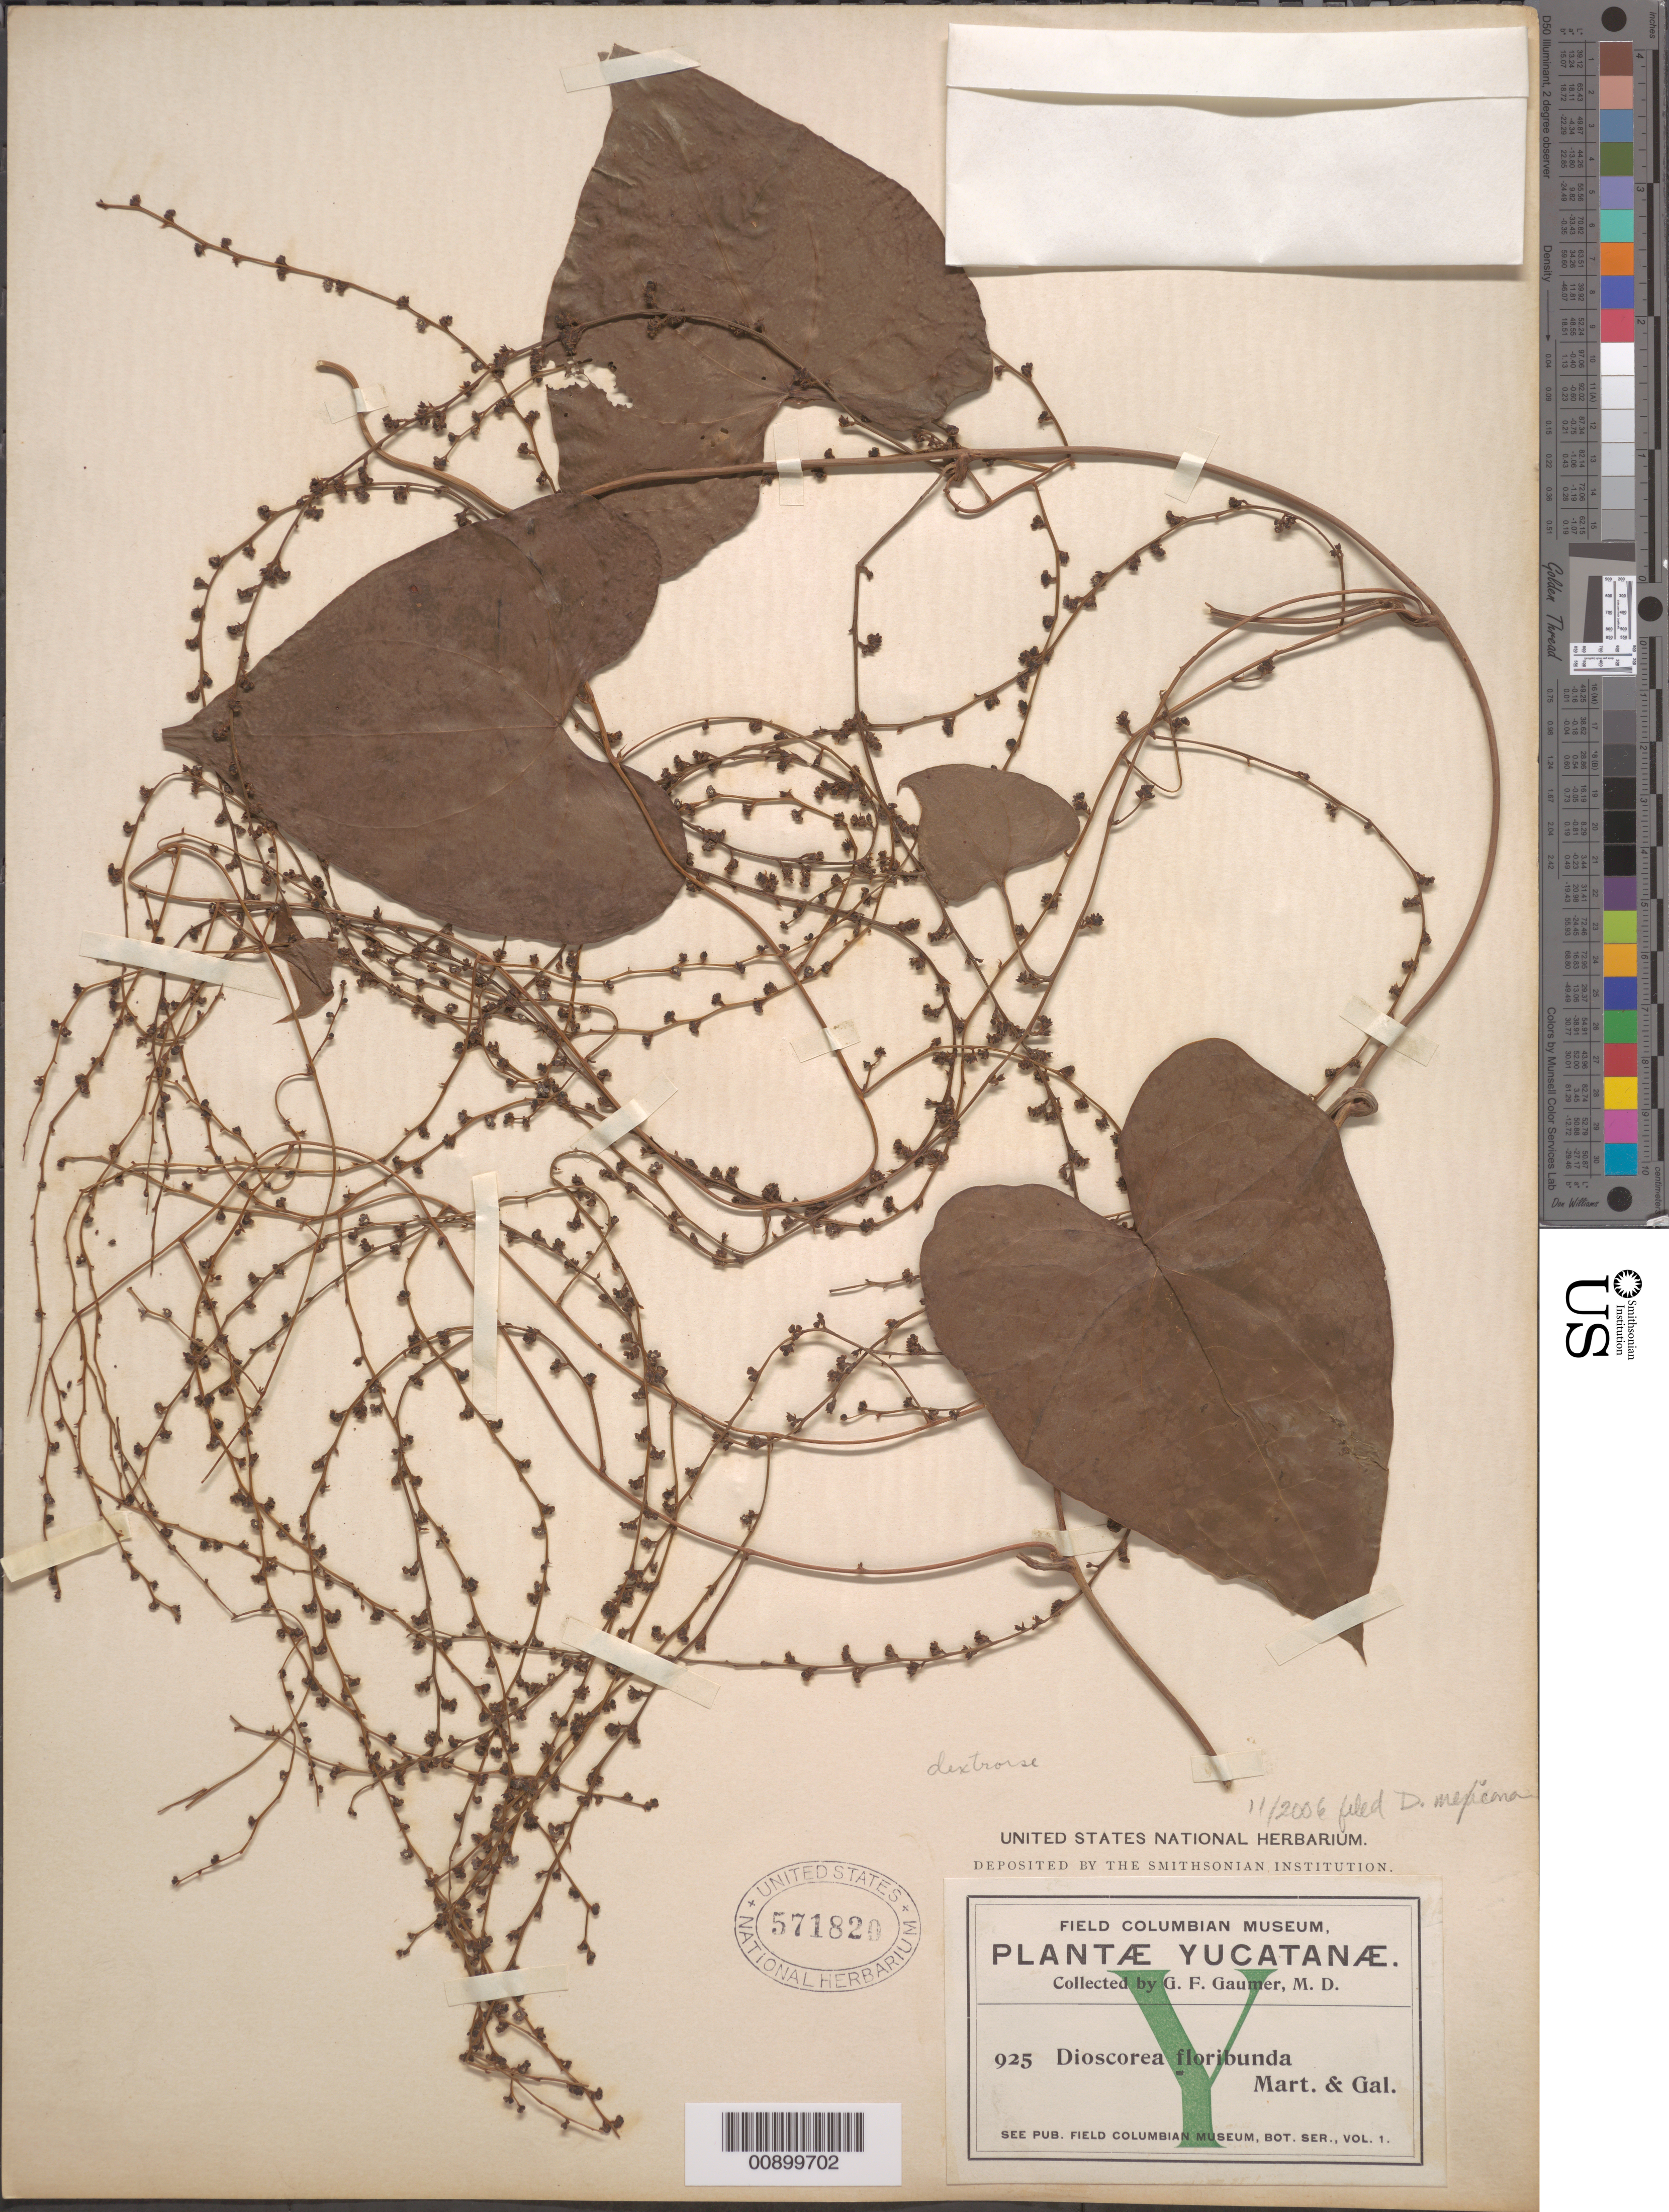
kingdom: Plantae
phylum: Tracheophyta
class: Liliopsida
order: Dioscoreales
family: Dioscoreaceae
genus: Dioscorea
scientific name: Dioscorea mexicana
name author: Scheidw.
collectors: G. F. Gaumer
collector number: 925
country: Mexico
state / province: Yucatán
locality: Yucatán.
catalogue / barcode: US 571820